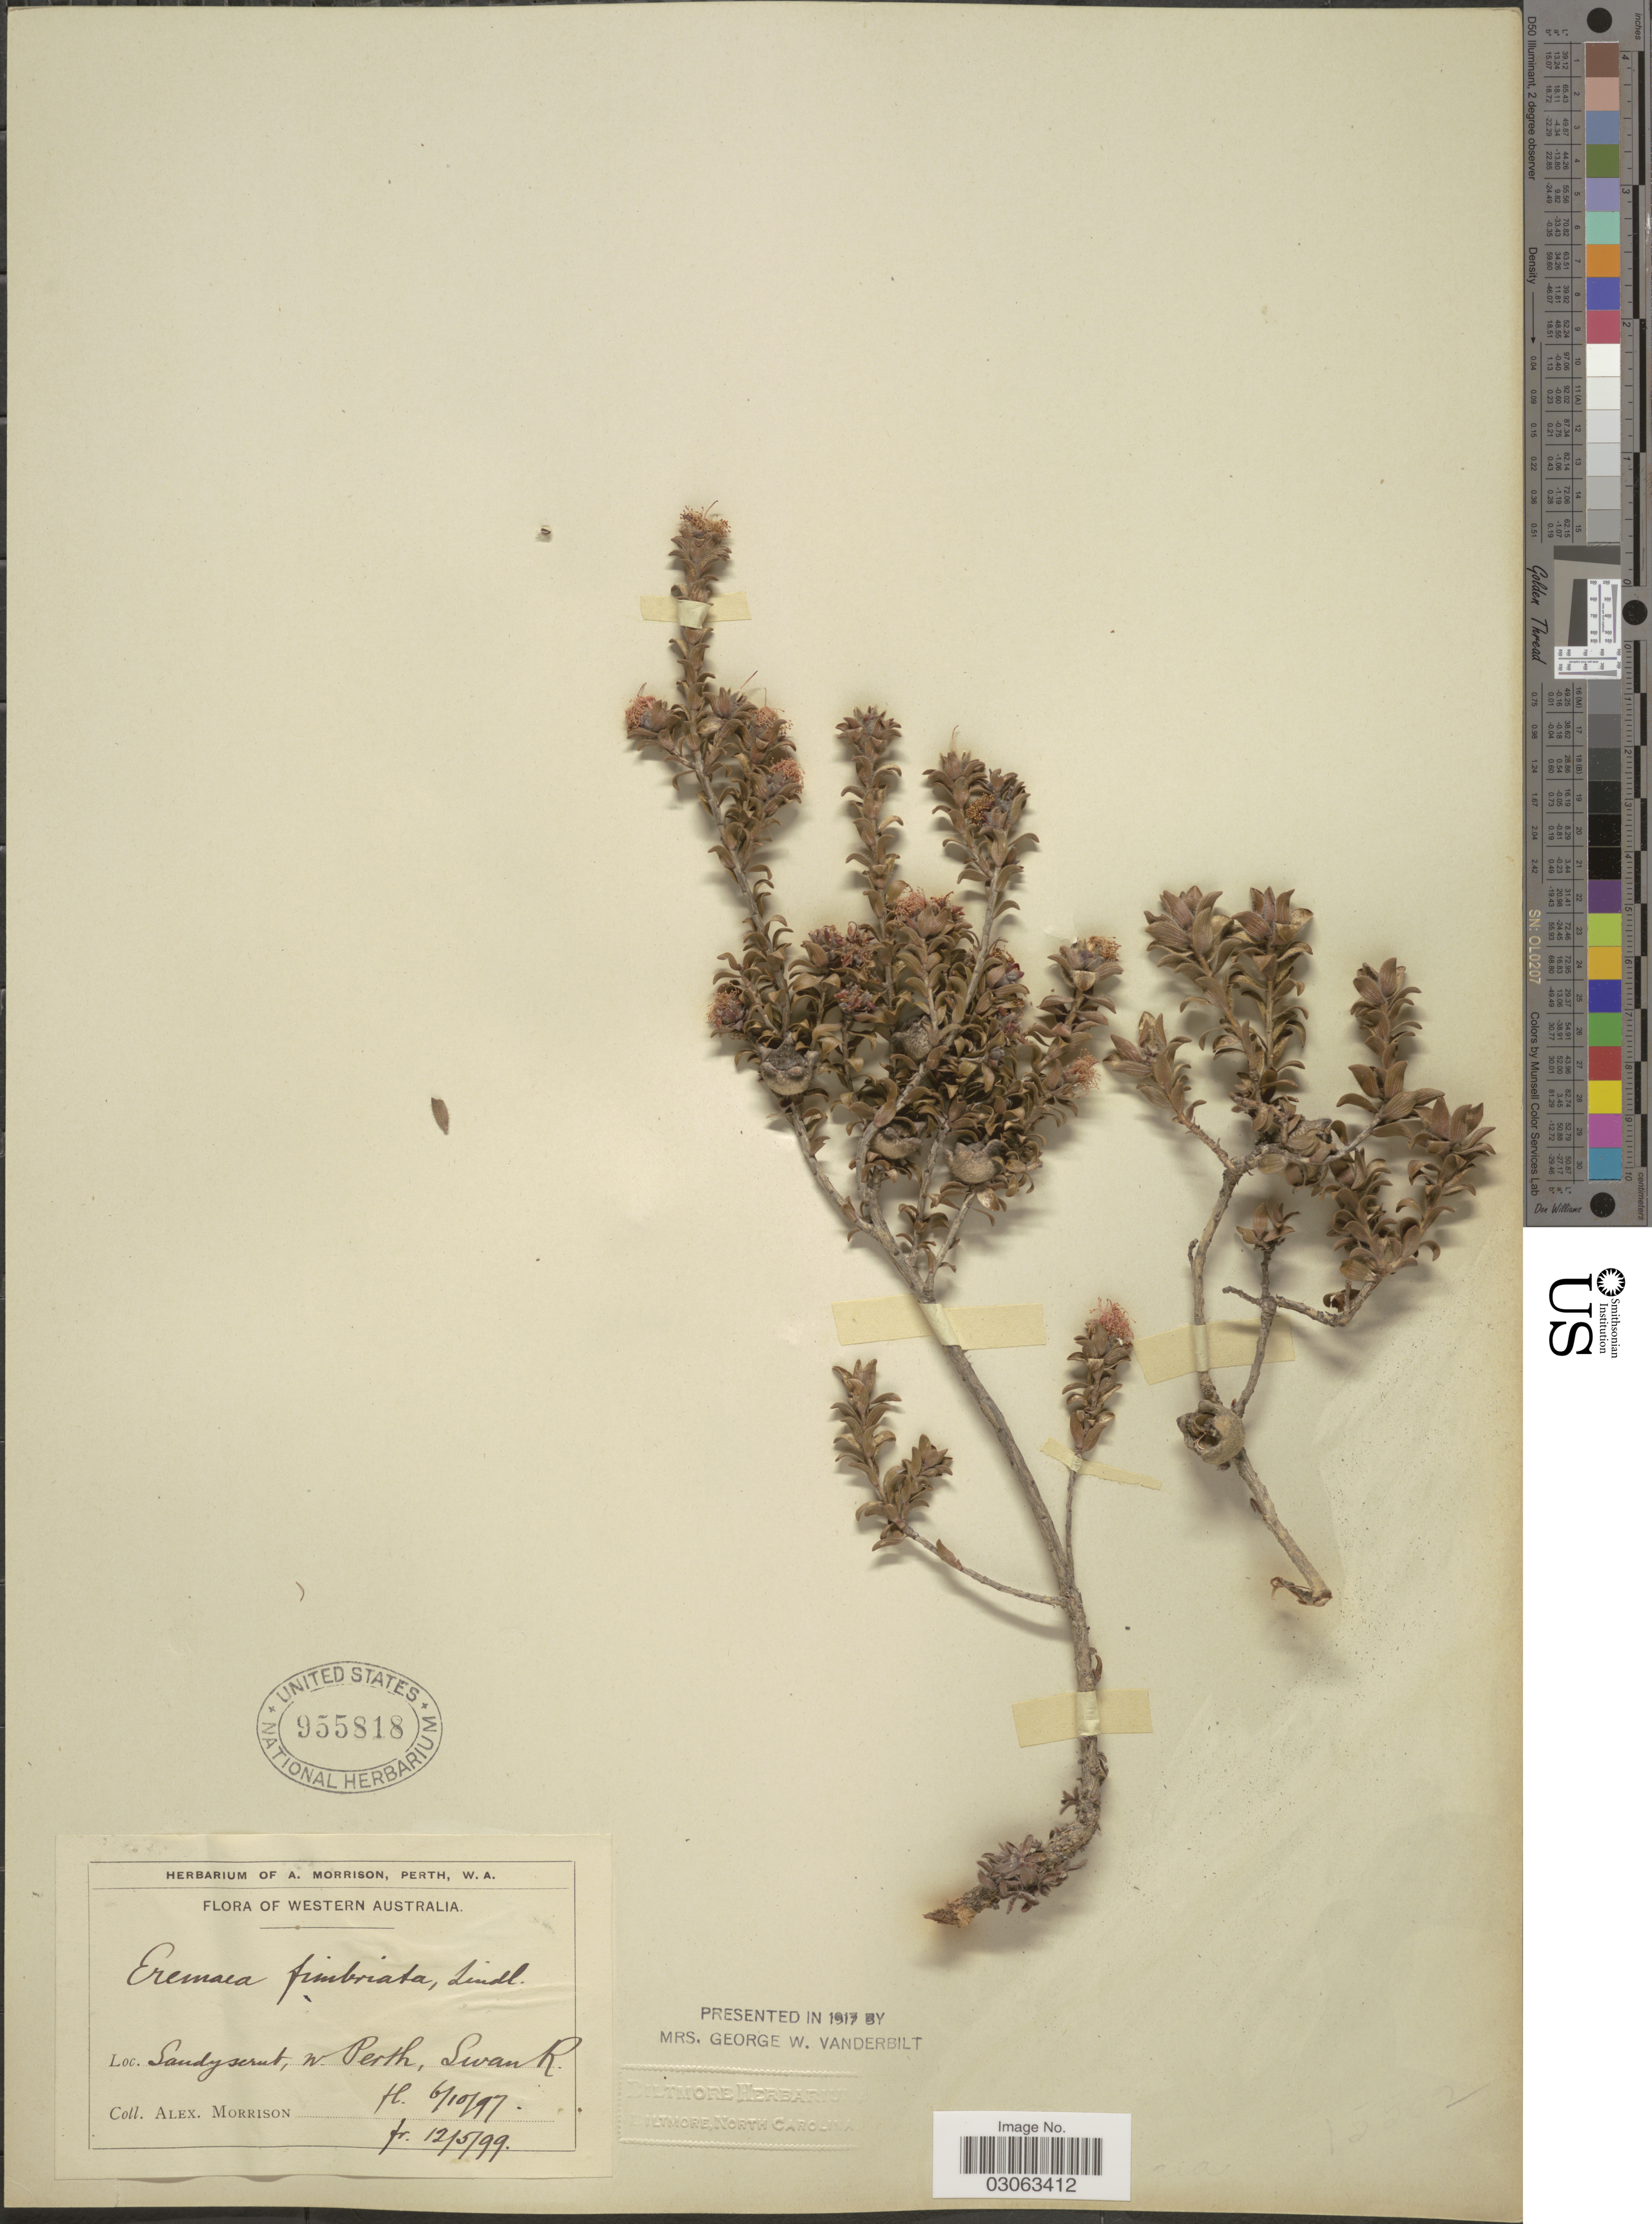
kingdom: Plantae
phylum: Tracheophyta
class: Magnoliopsida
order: Myrtales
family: Myrtaceae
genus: Eremaea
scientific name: Eremaea fimbriata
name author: Lindl.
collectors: A. Morrison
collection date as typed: Transcribed d/m/y: 6/10/97 to 12/5/99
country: Australia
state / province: Western Australia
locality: W. Perth, Swan R.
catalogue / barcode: US 955818